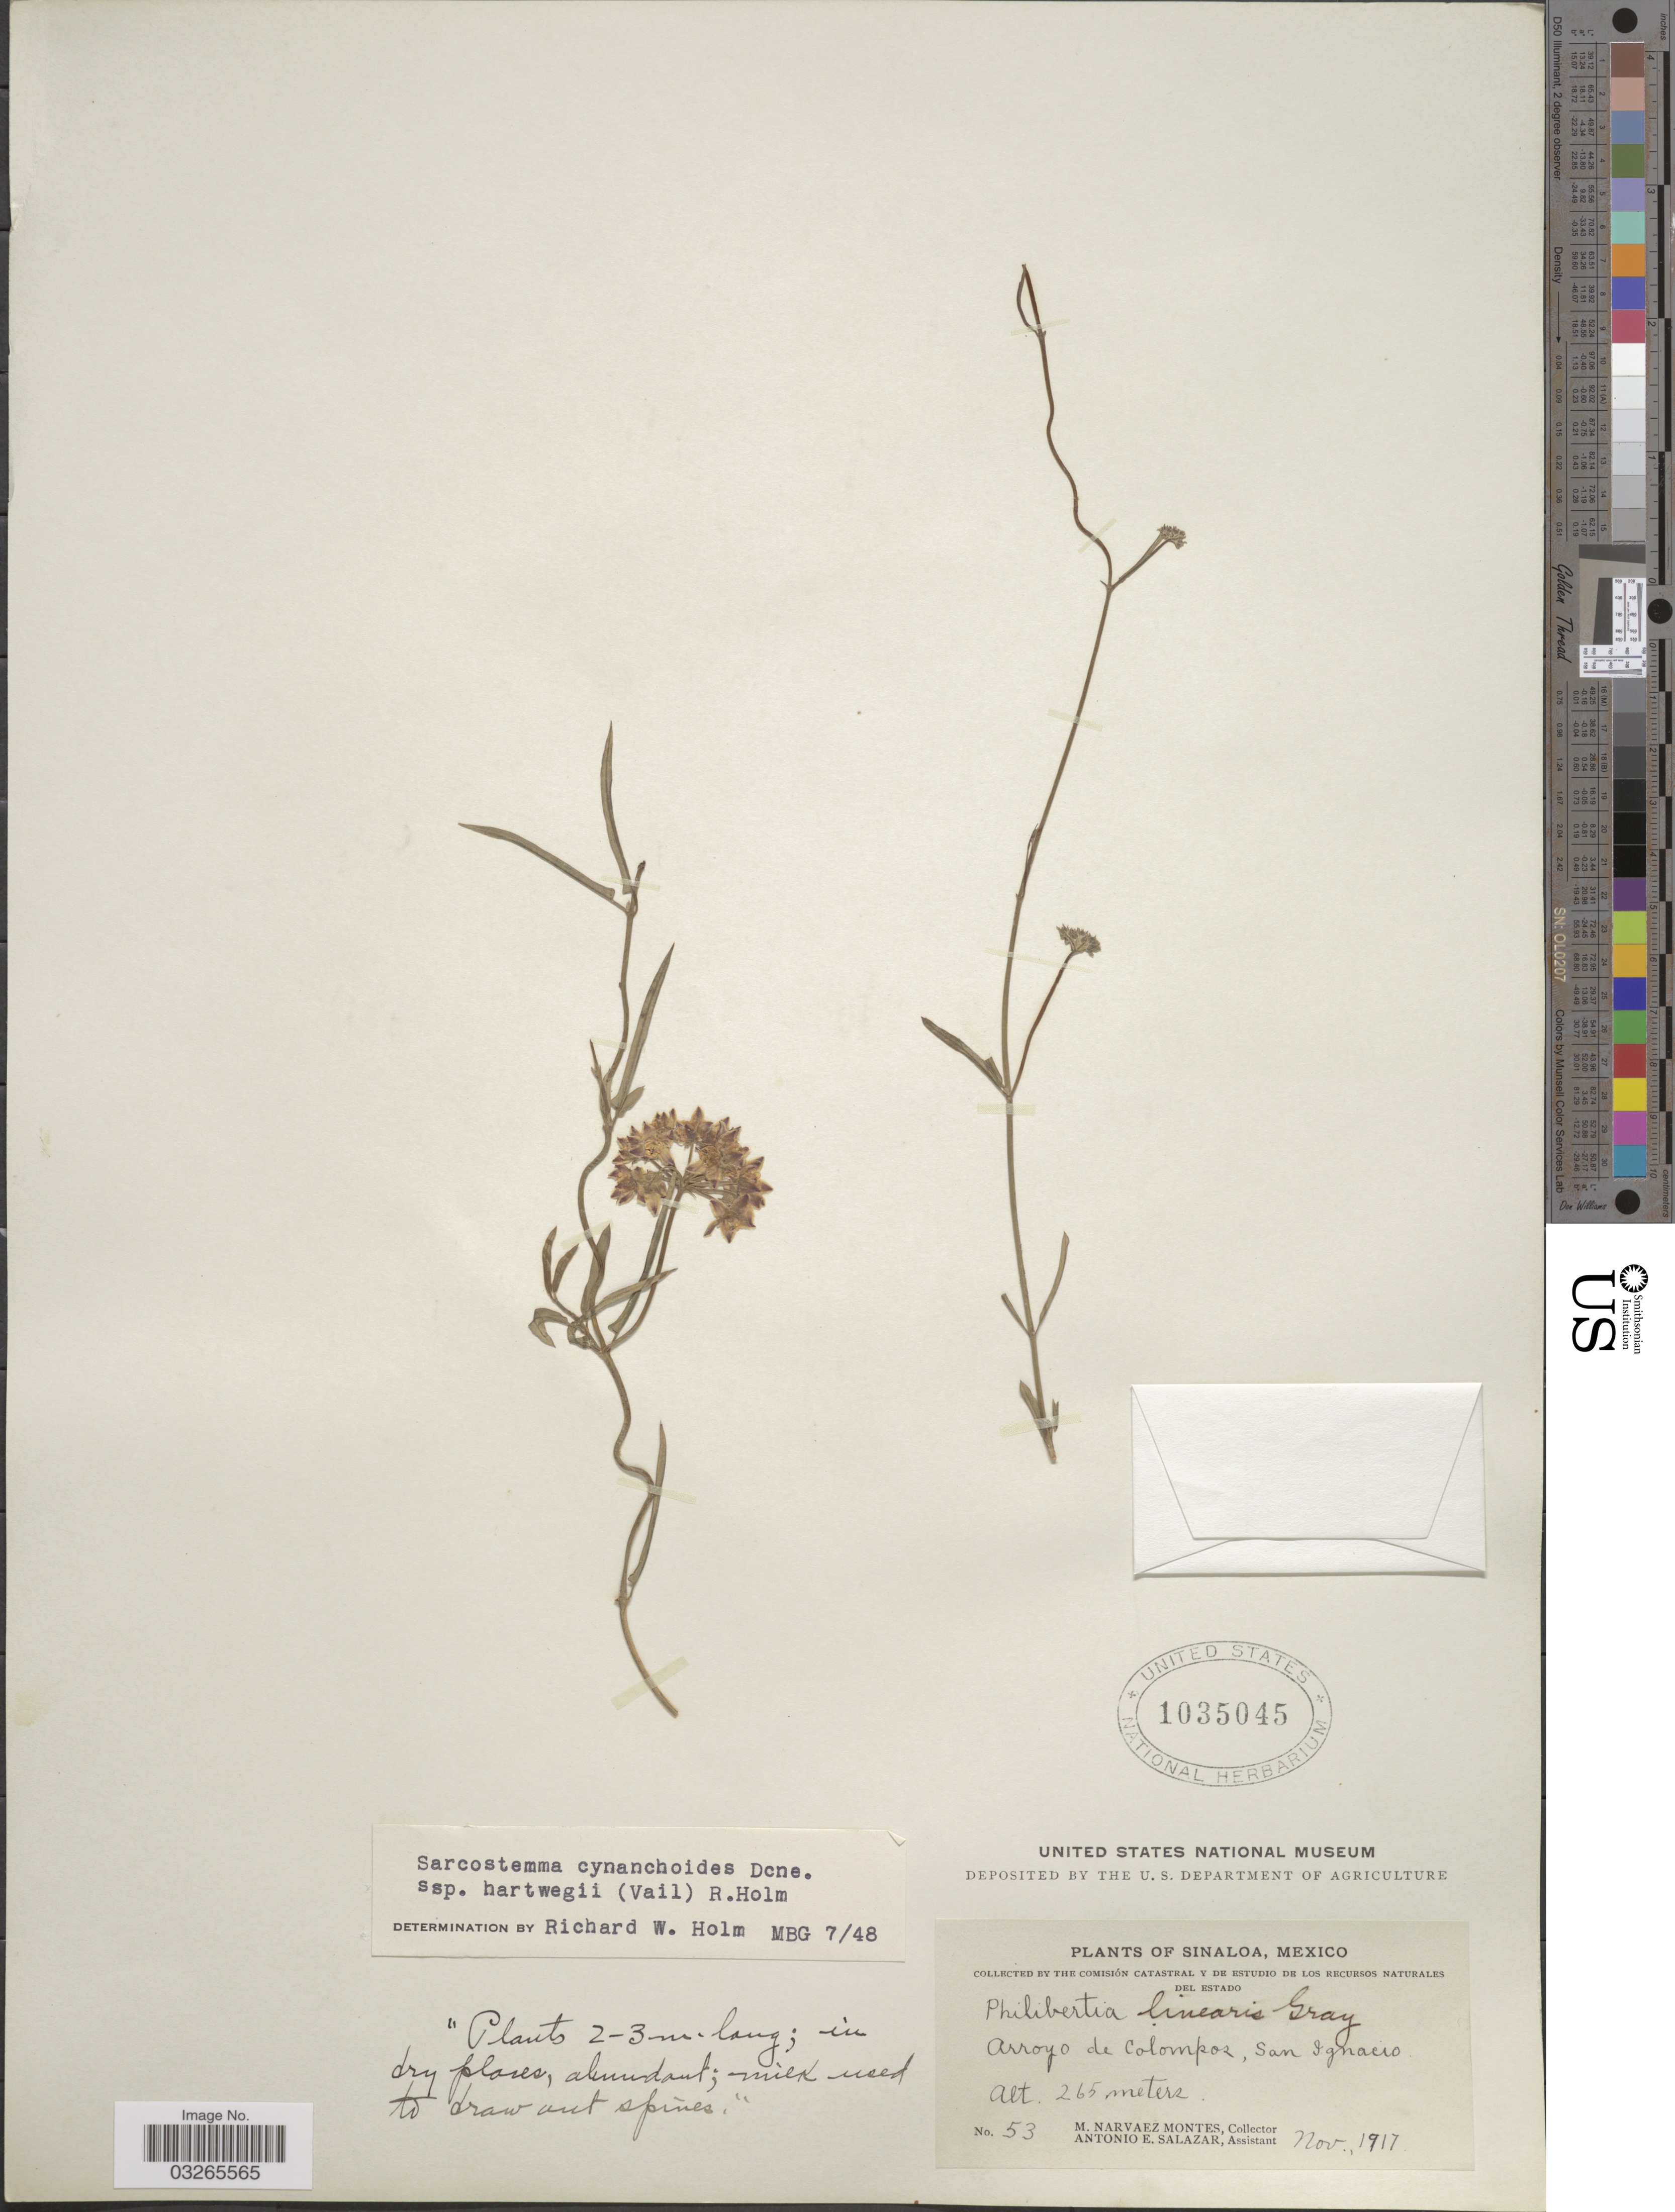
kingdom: Plantae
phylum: Tracheophyta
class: Magnoliopsida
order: Gentianales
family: Apocynaceae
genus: Sarcostemma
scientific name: Sarcostemma cynanchoides subsp. hartwegii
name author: (Vail) R.W. Holm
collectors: M. Narvaez-Montes & A. E. Salazar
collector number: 53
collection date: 1917-11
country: Mexico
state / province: Sinaloa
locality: Arroyo de Colompos, San Ignacio.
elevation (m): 265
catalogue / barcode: US 1035045